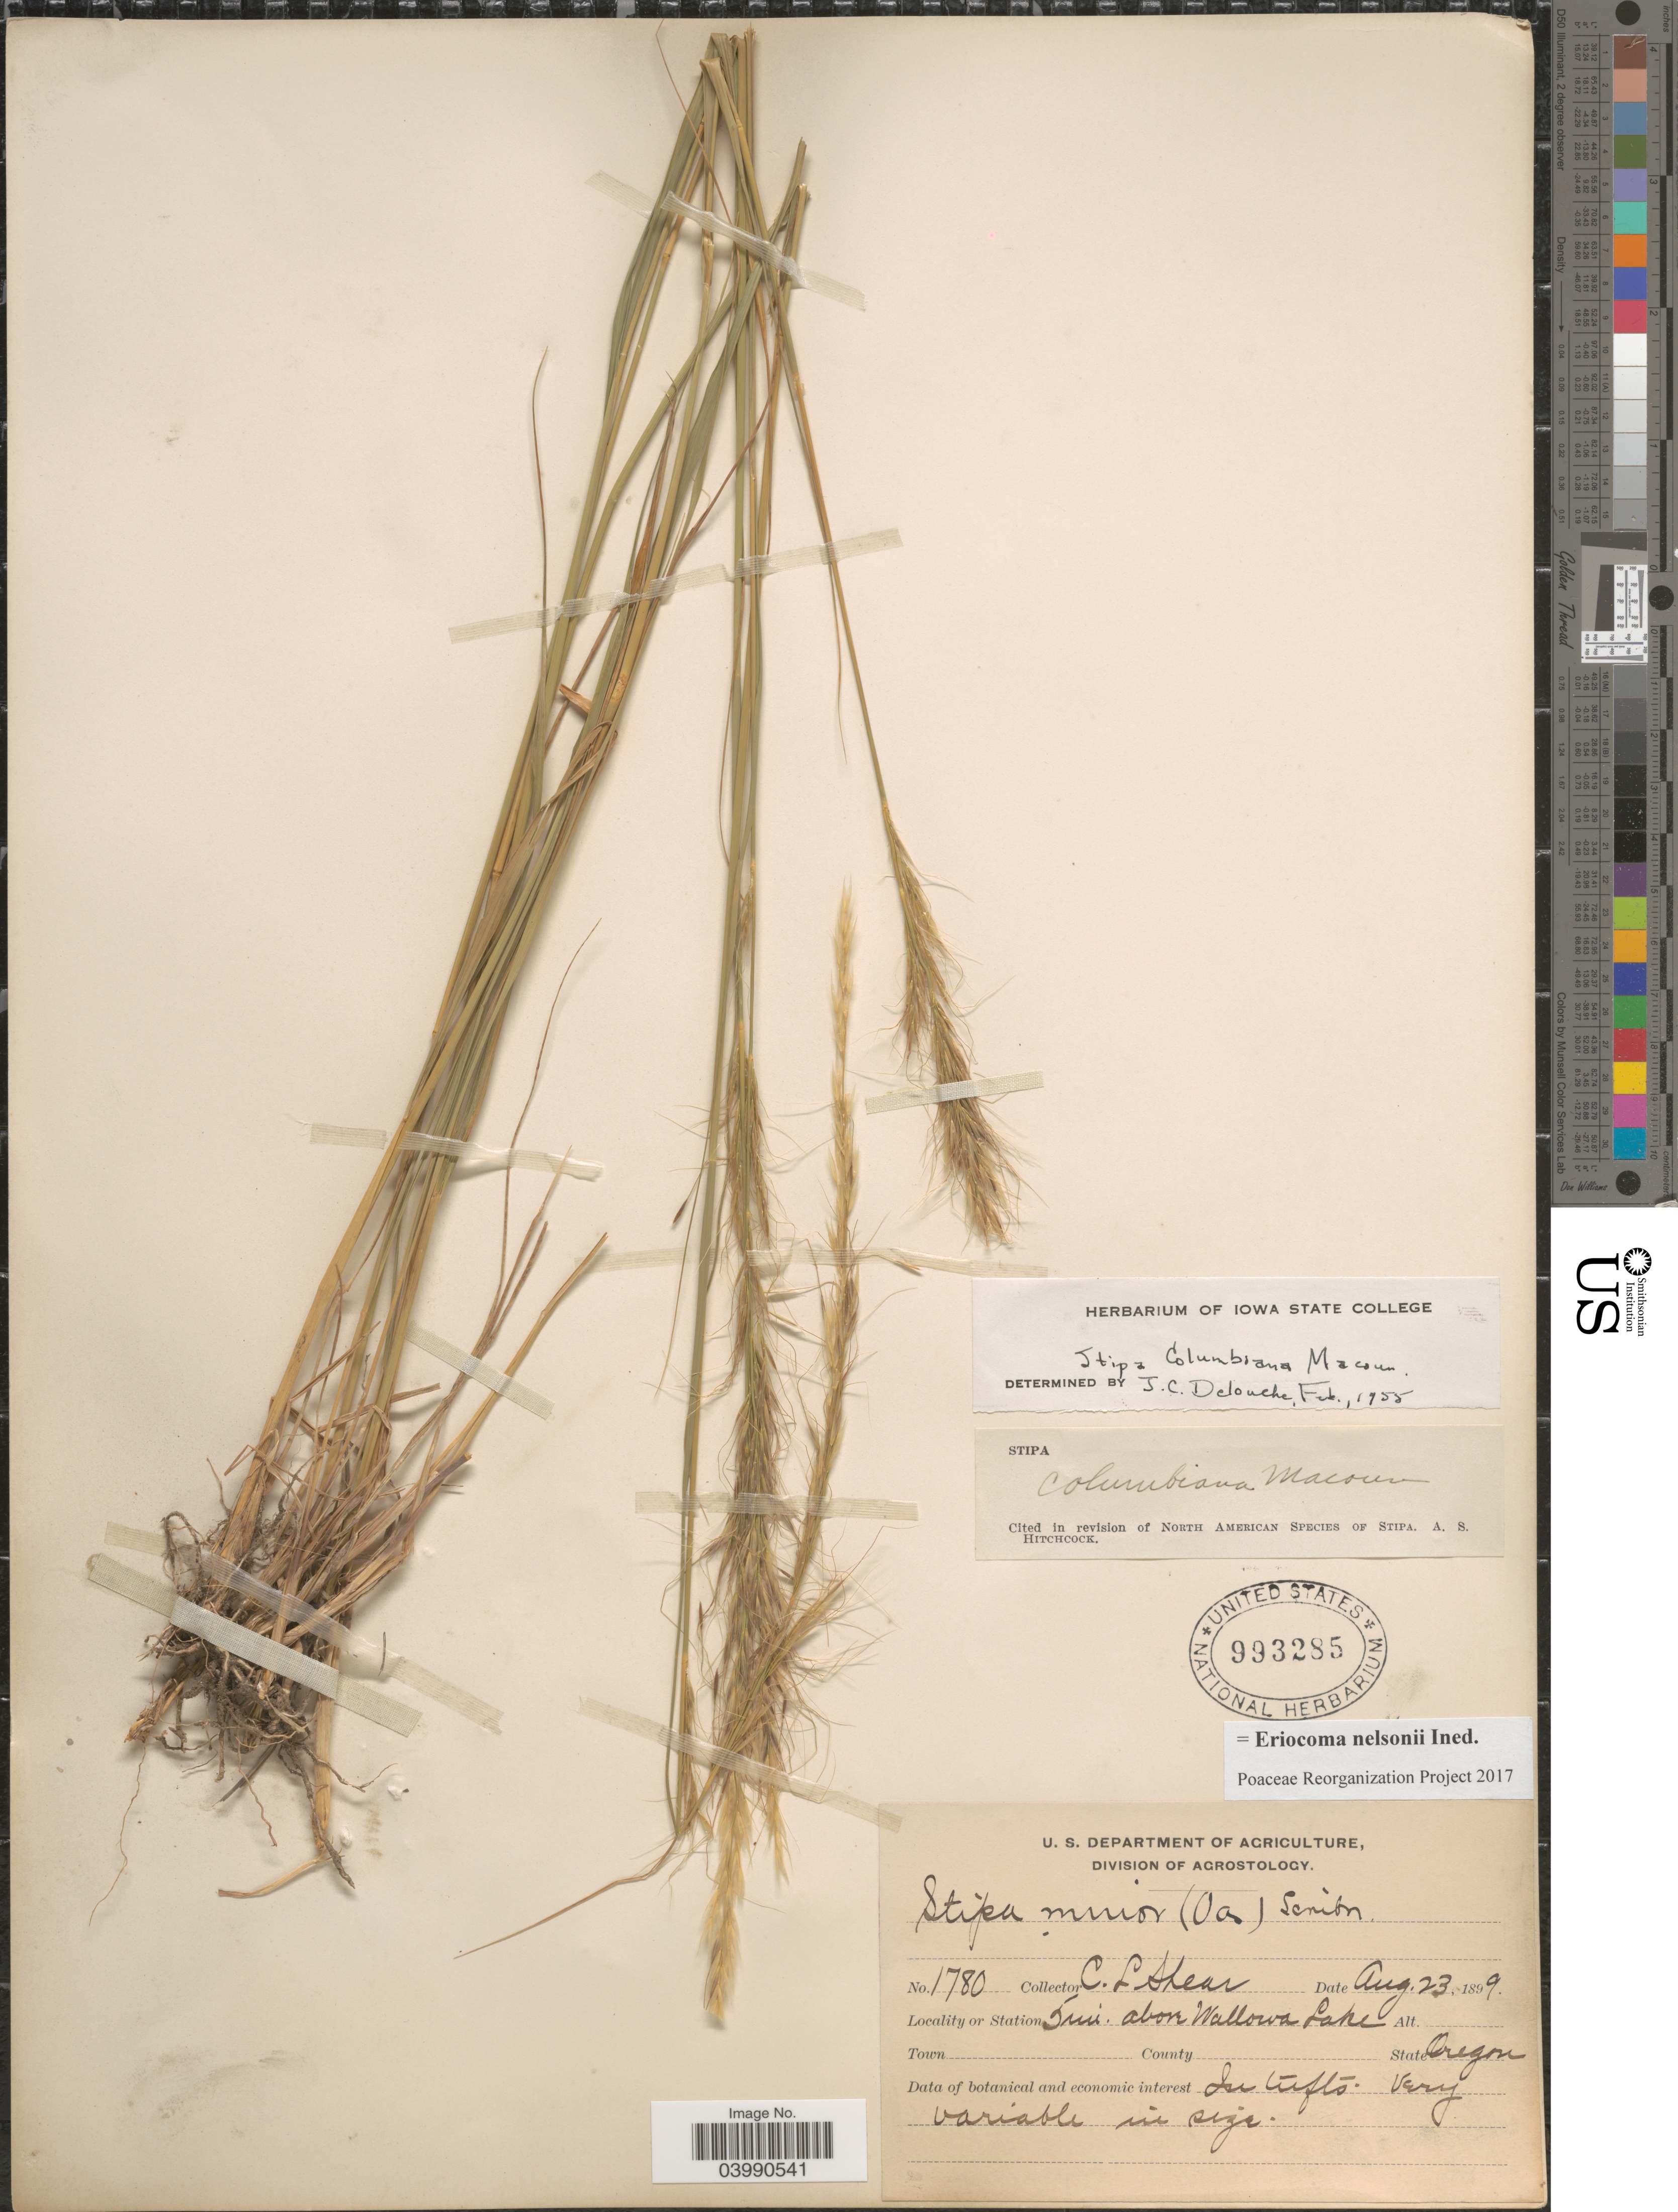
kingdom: Plantae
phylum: Tracheophyta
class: Liliopsida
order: Poales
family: Poaceae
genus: Eriocoma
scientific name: Eriocoma nelsonii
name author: (Scribn.) Romasch.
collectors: C. L. Shear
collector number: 1780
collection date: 1899-08-23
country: United States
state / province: Oregon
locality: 5 mi. above Wallowa Lake.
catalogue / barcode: US 993285